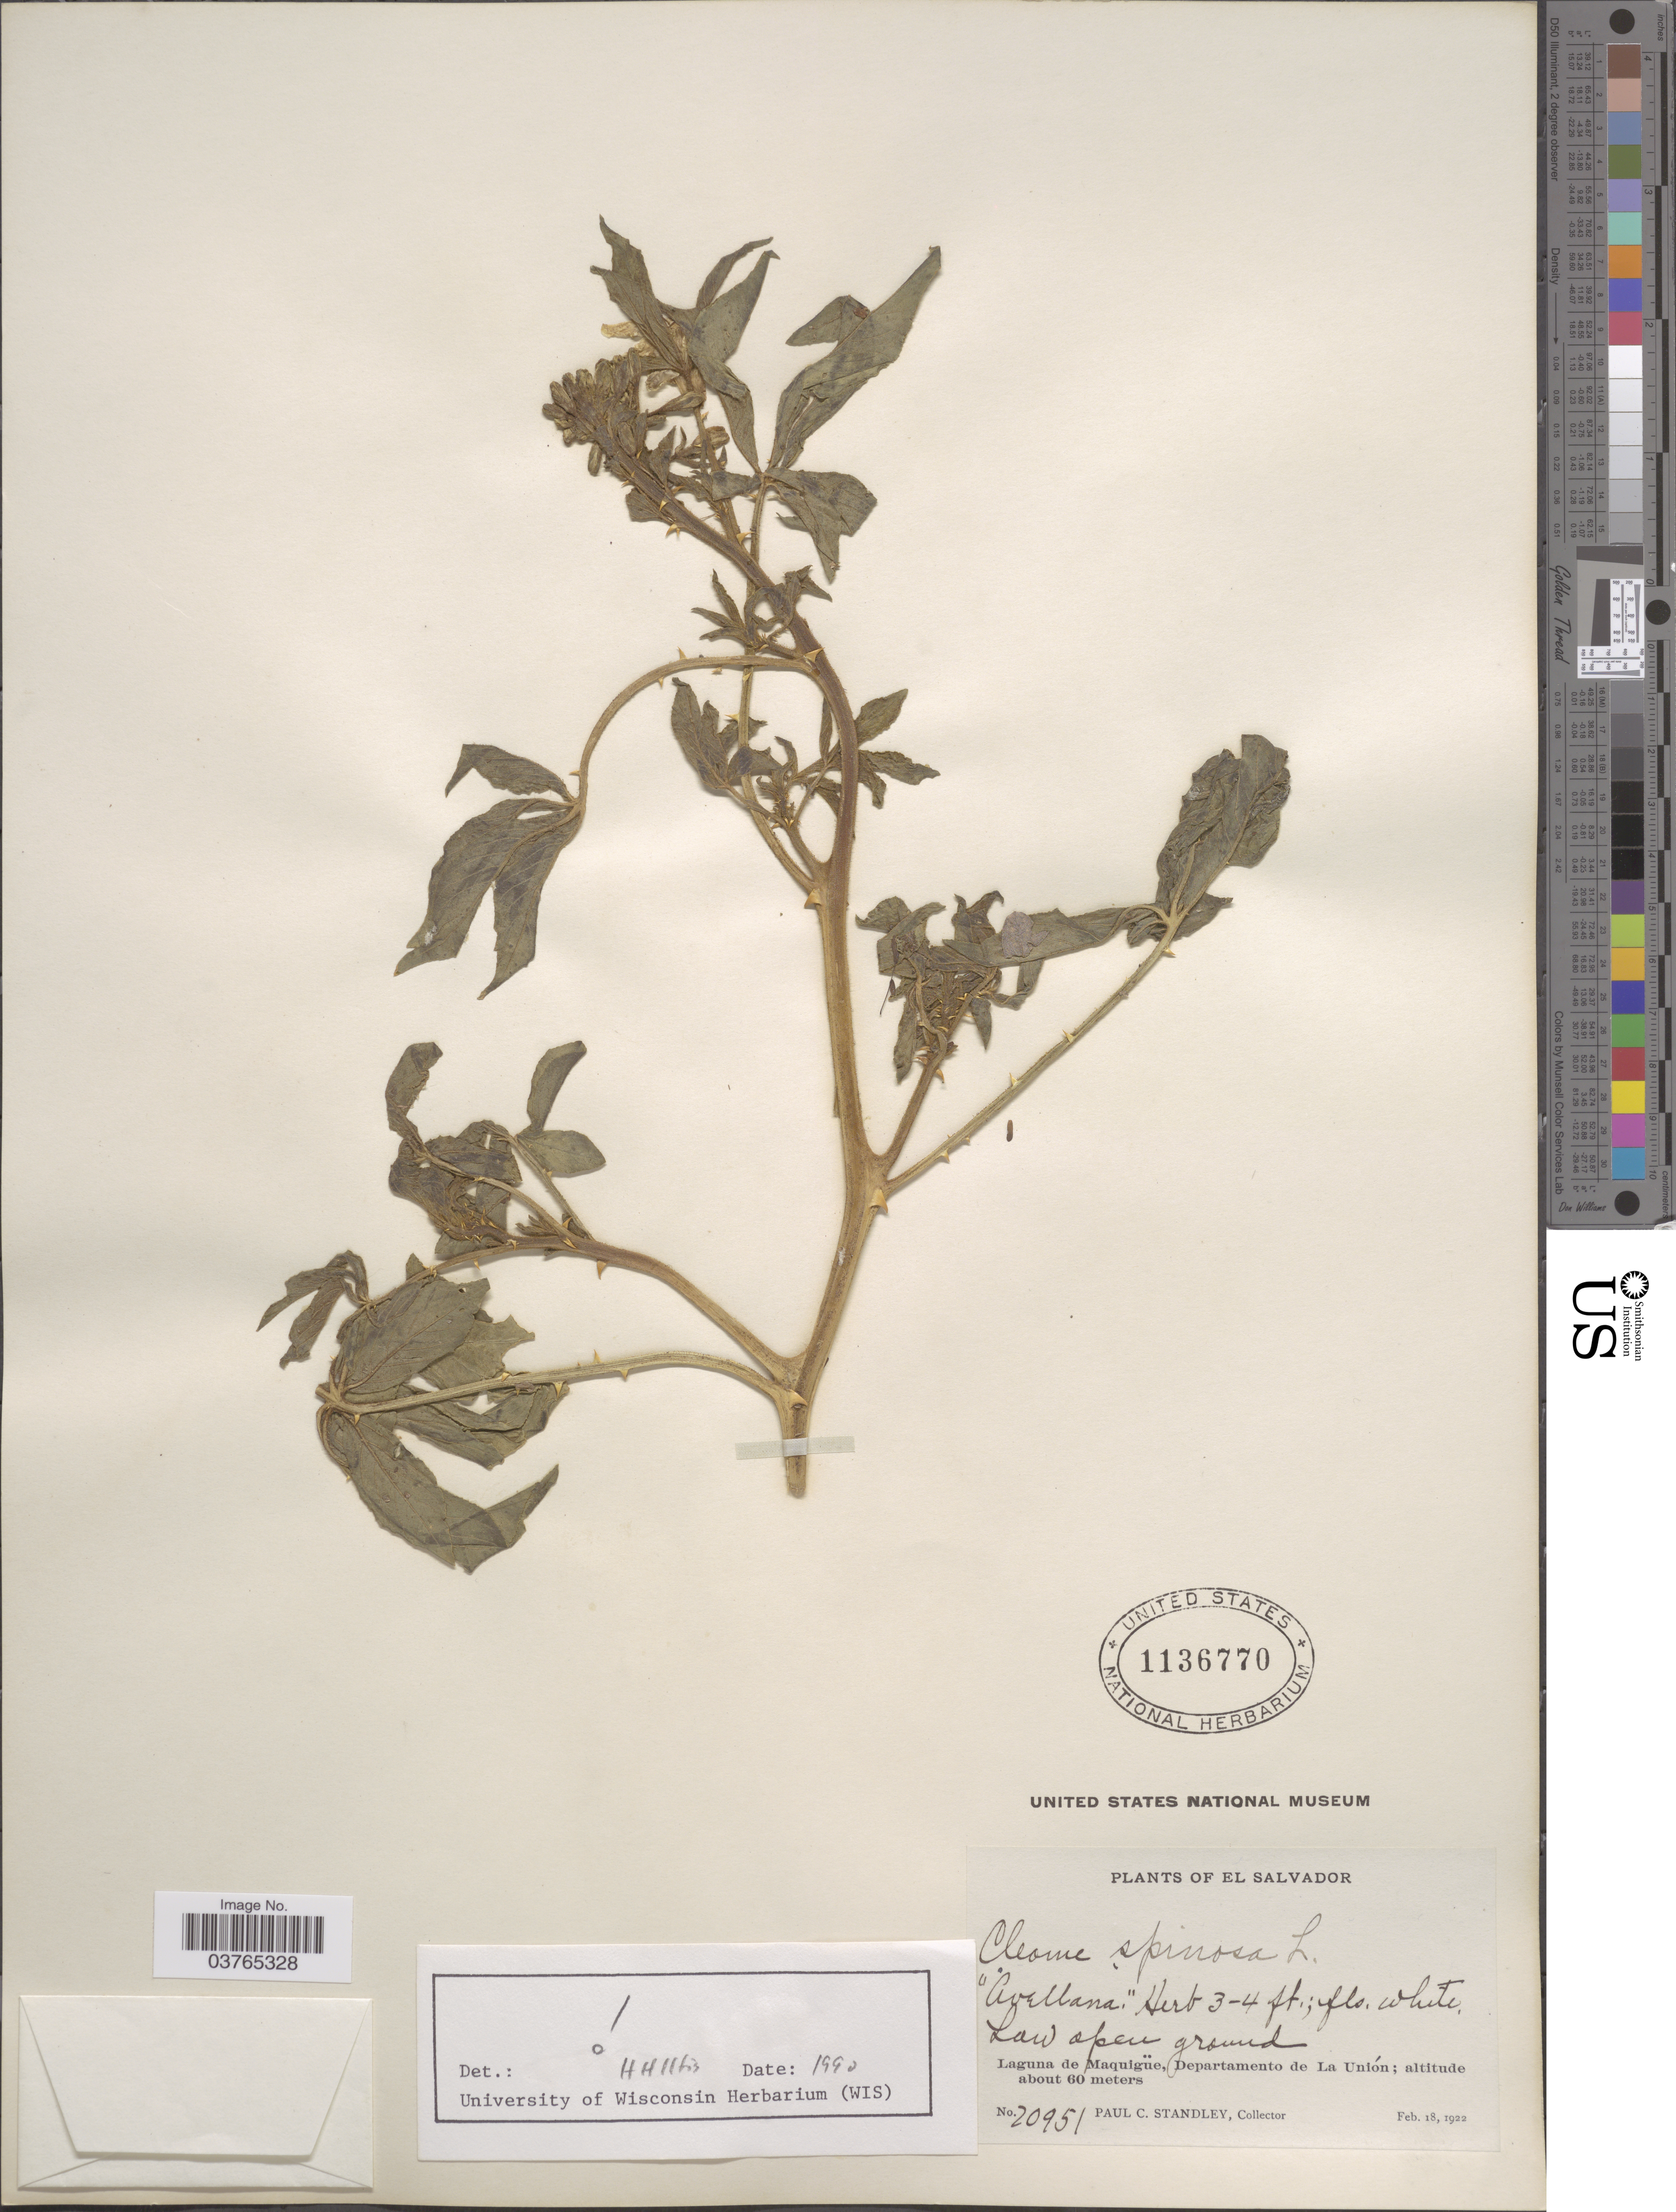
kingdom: Plantae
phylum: Tracheophyta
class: Magnoliopsida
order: Brassicales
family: Cleomaceae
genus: Tarenaya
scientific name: Tarenaya spinosa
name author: (Jacq.) Raf.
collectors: P. C. Standley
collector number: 20951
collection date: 1955-02-18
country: El Salvador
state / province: La Union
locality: Laguna de Maquigüe, Departamento de La Unión.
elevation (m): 60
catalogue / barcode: US 1136770